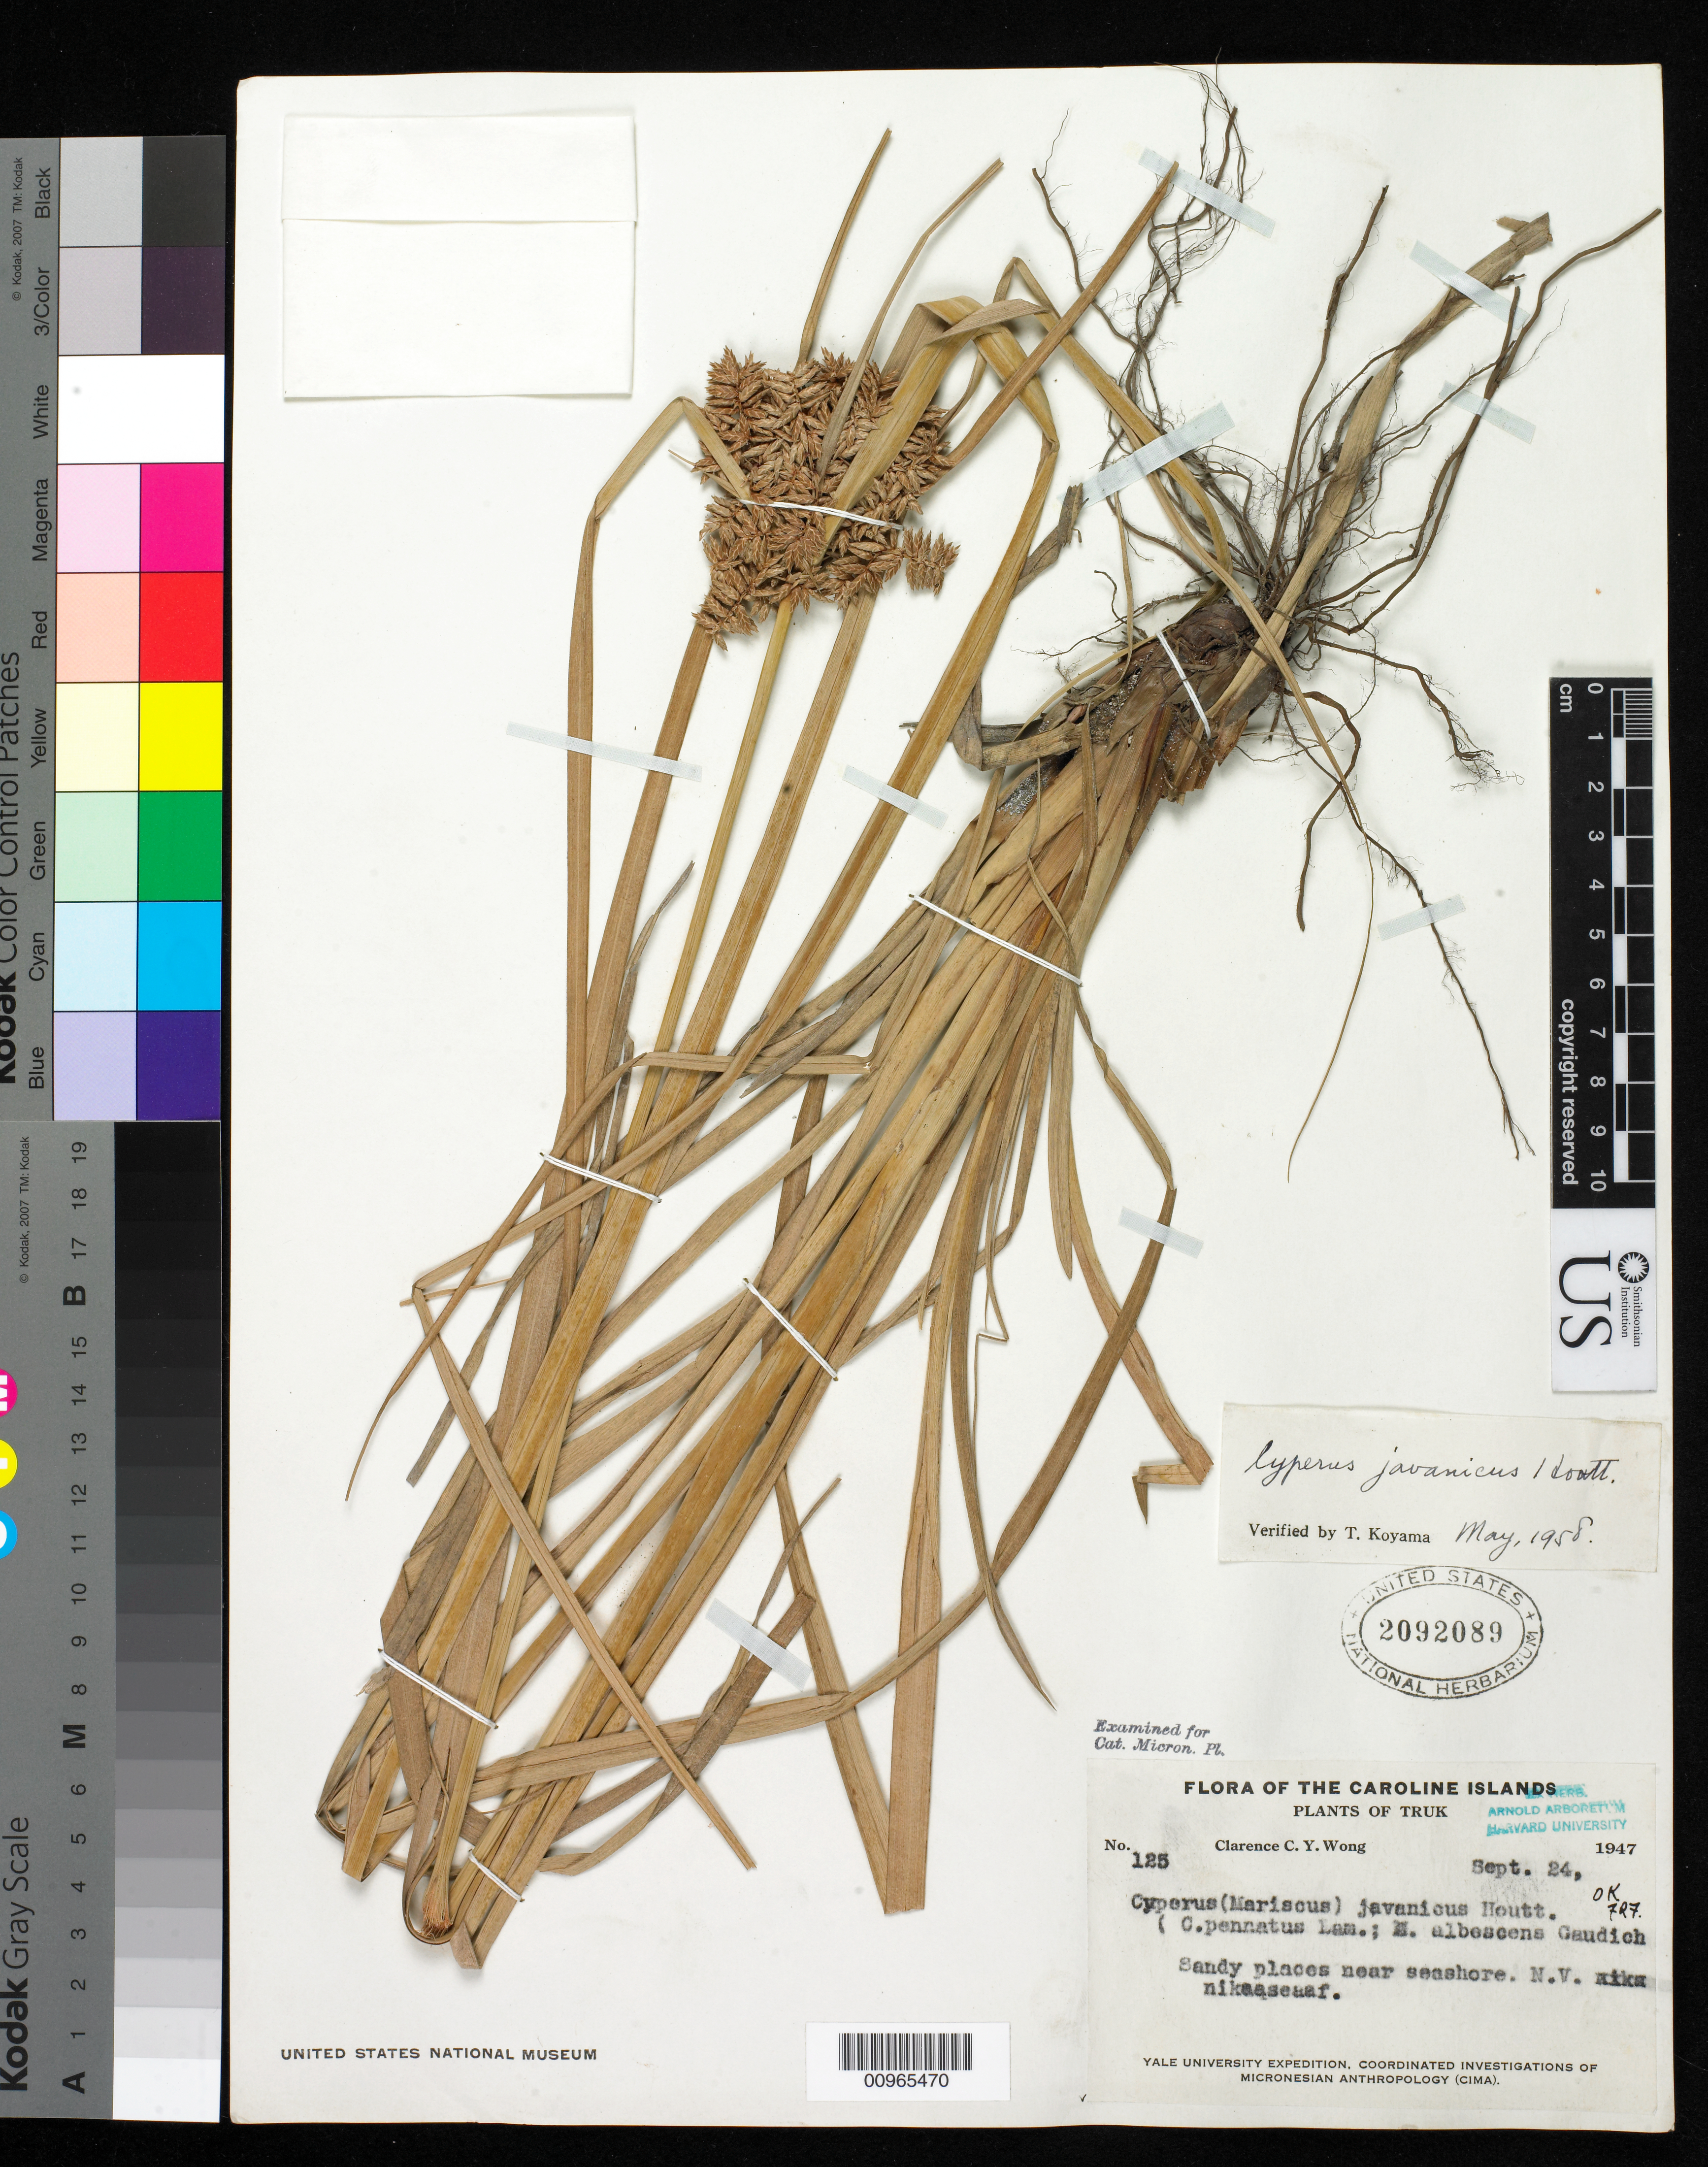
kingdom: Plantae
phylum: Tracheophyta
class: Liliopsida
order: Poales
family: Cyperaceae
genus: Cyperus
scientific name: Cyperus javanicus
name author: Houtt.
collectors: C. Wong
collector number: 125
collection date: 1947-09-24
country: Micronesia, Federated States of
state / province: Truk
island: Truk (Chuuk) Is.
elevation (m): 0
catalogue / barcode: US 2092089